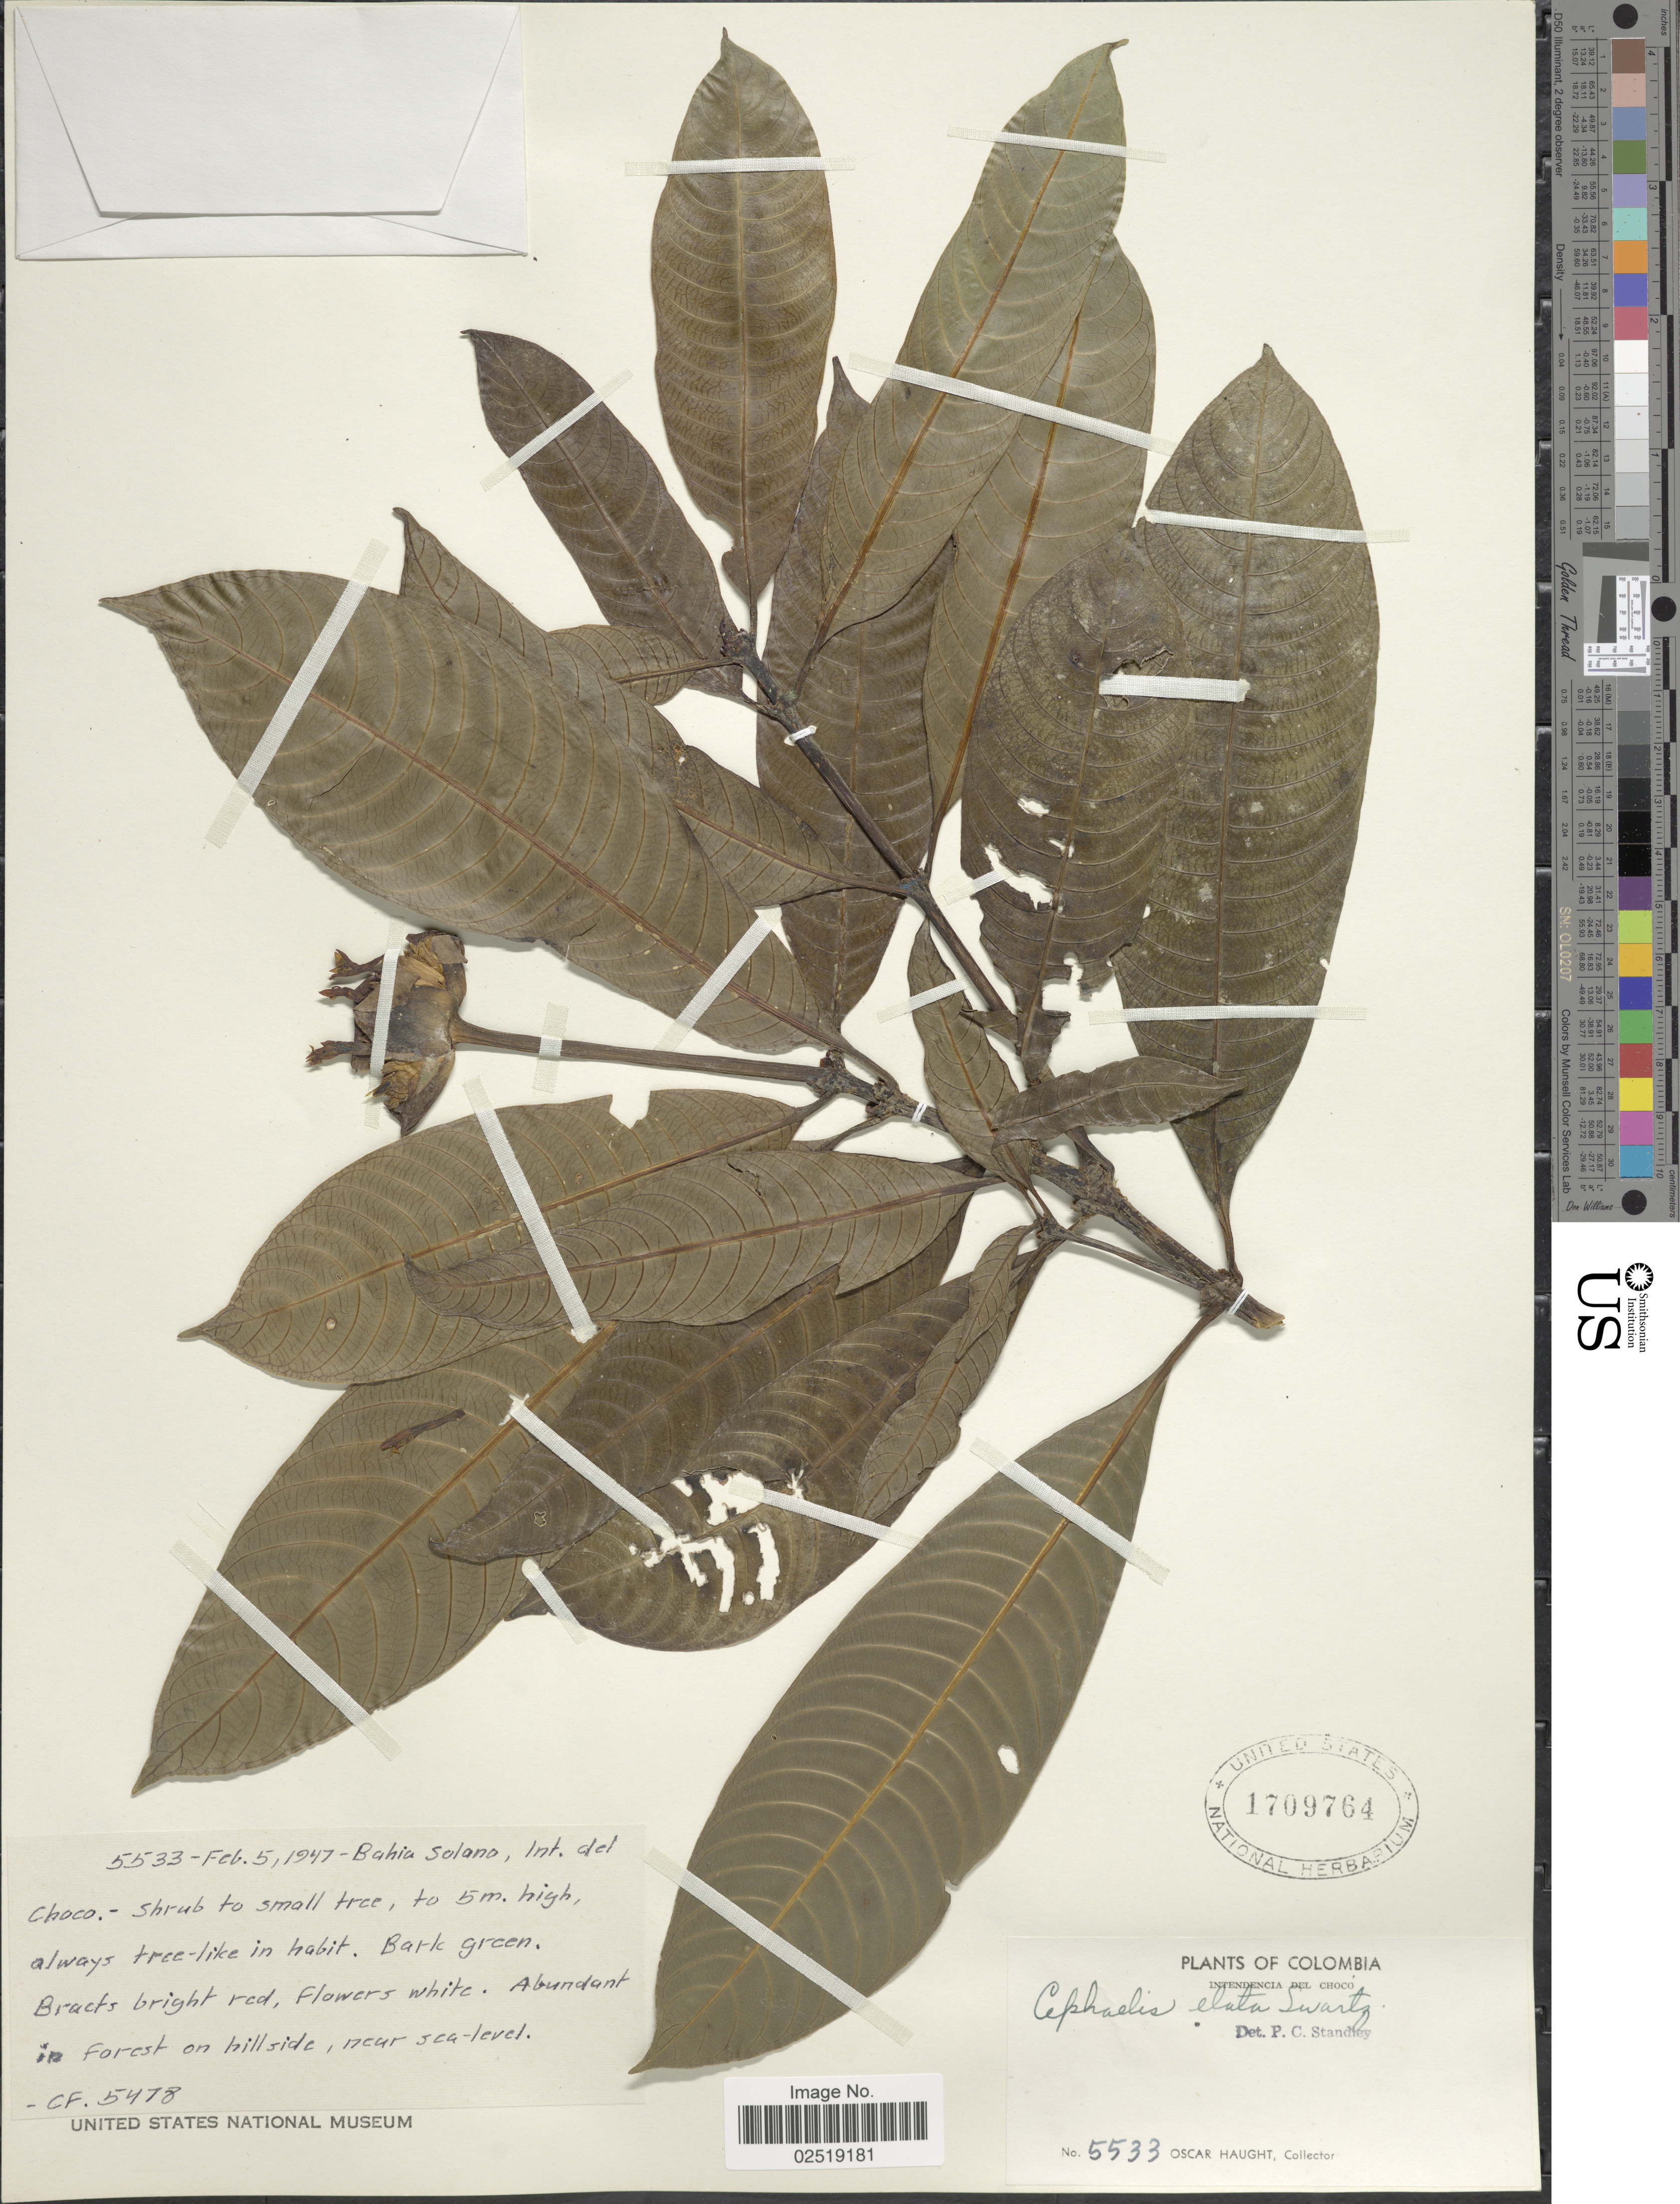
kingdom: Plantae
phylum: Tracheophyta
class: Magnoliopsida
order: Gentianales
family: Rubiaceae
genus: Psychotria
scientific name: Psychotria elata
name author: (Sw.) Hammel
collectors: O. L. Haught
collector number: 5533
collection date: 1947-02-05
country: Colombia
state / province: Chocó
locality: Intendencia del Choco. Bahia Solano, Int. del Choco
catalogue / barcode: US 1709764